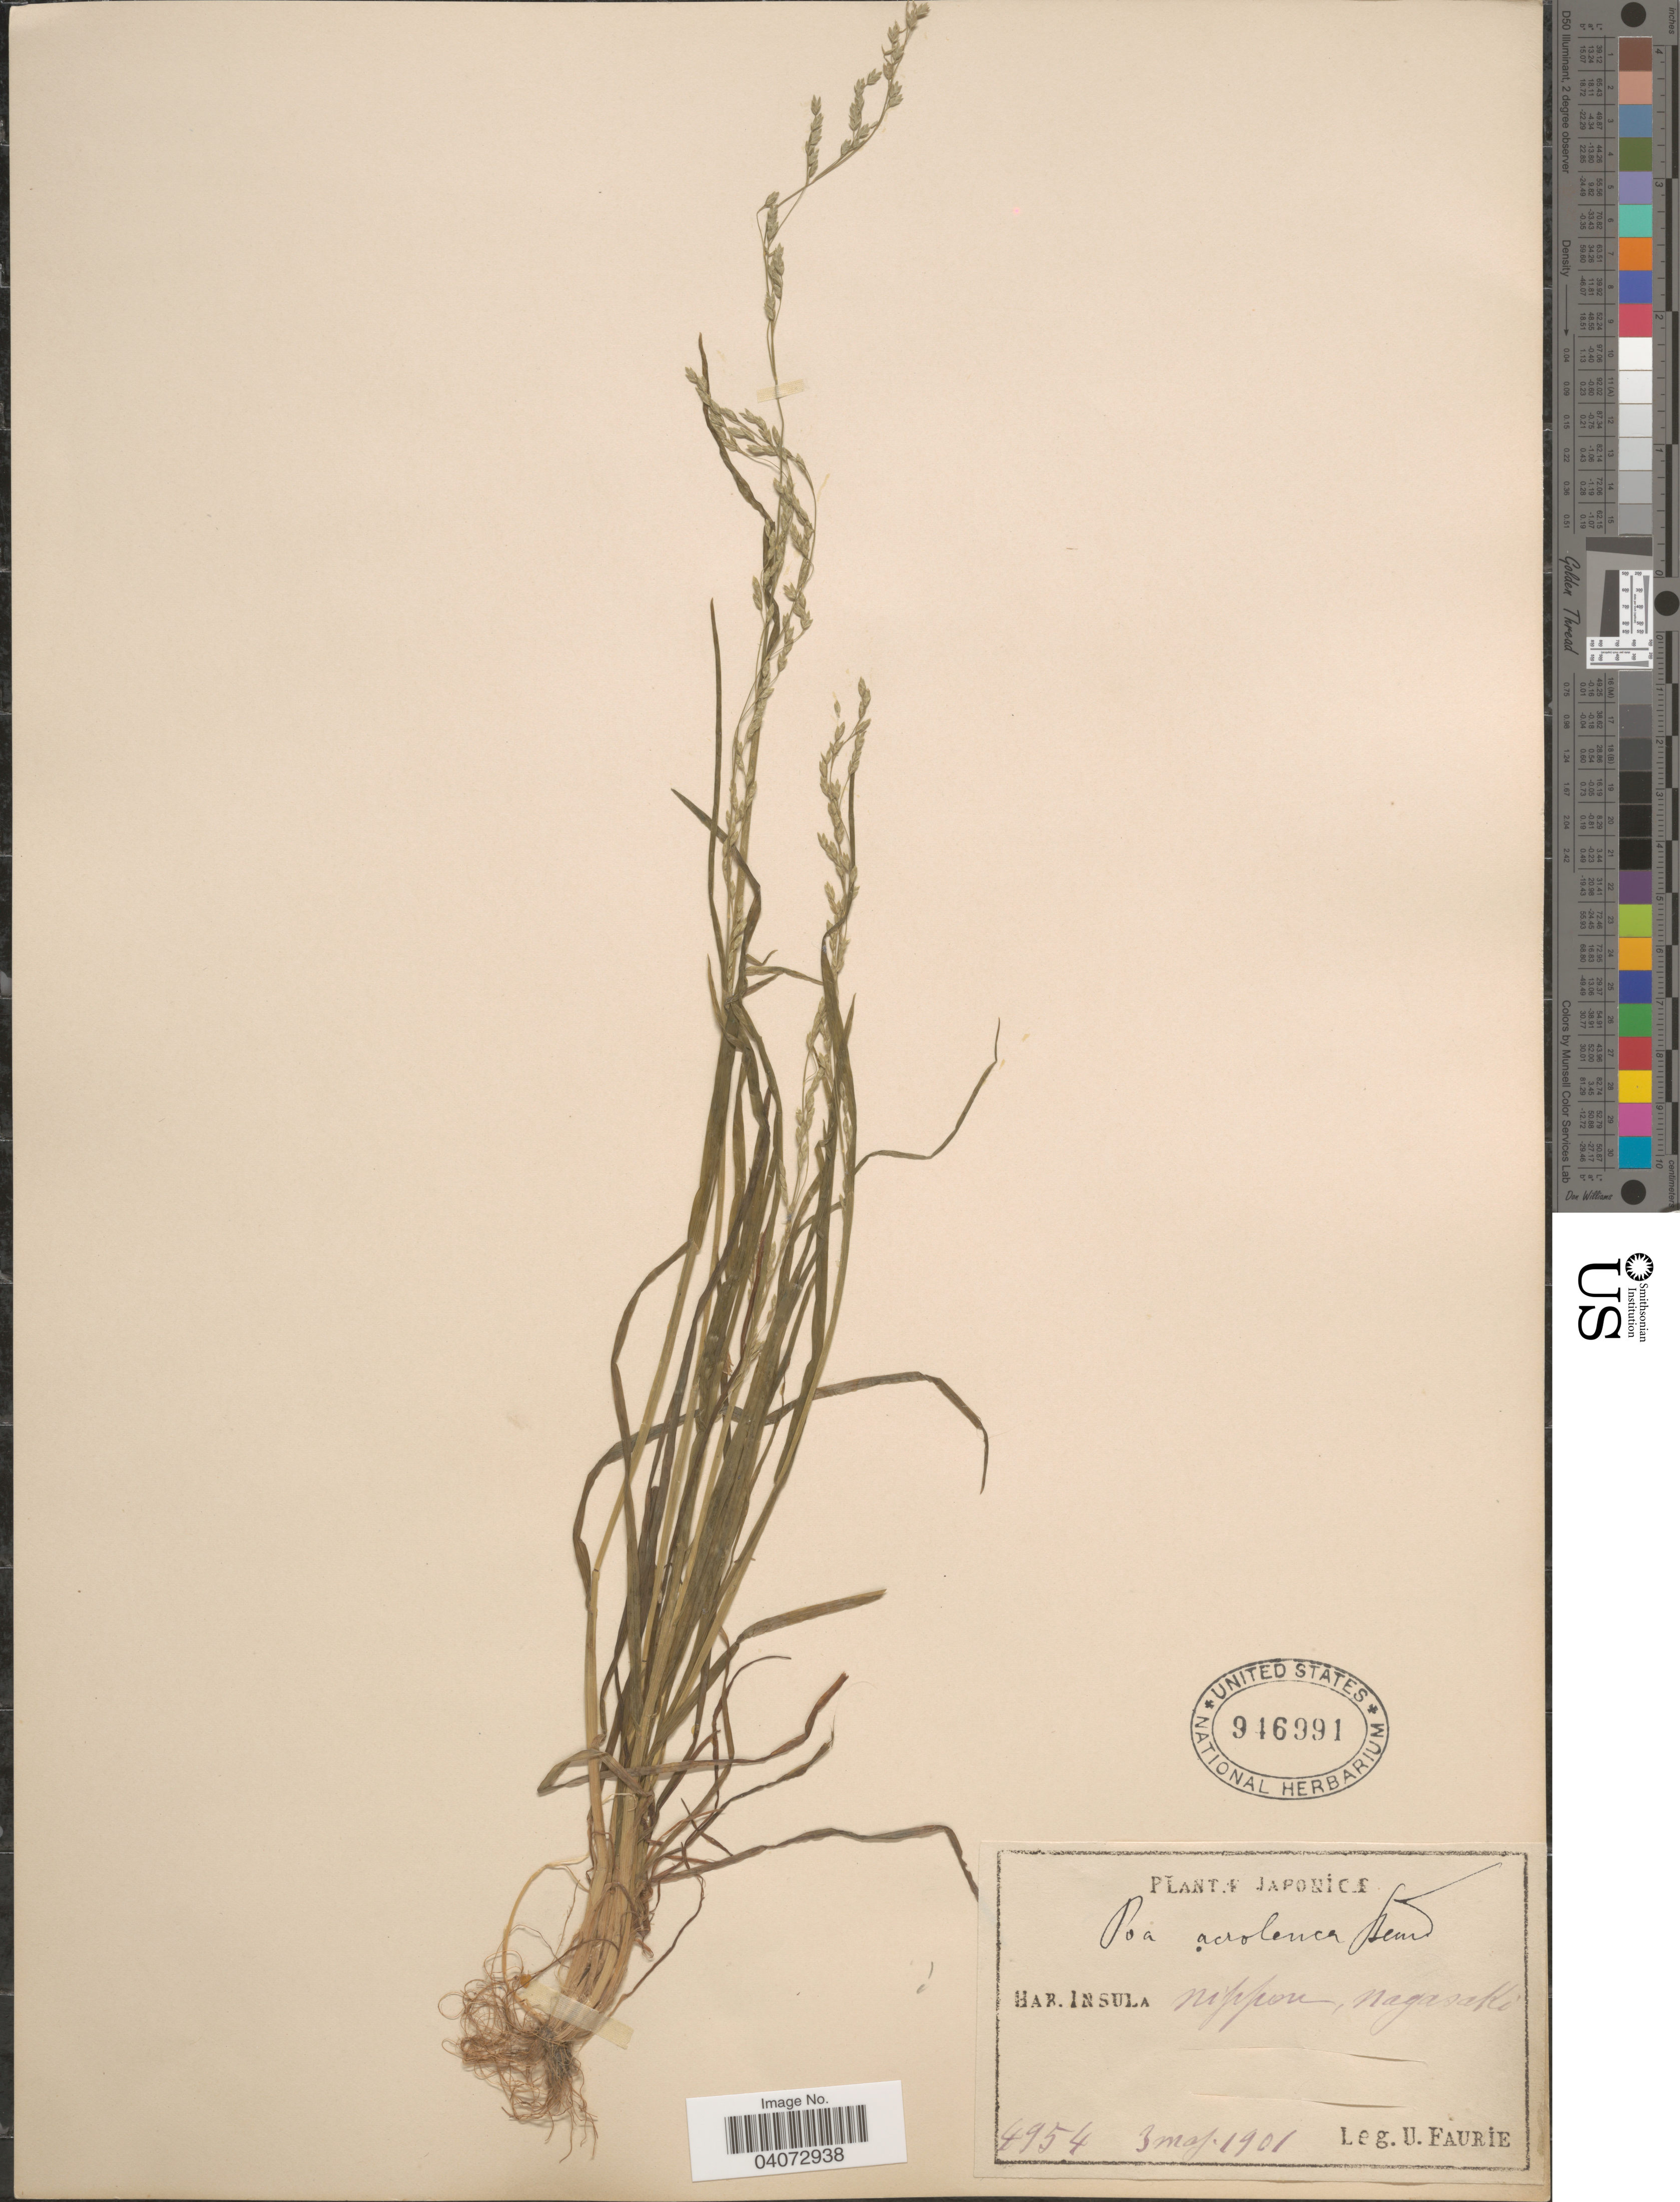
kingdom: Plantae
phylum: Tracheophyta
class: Liliopsida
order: Poales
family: Poaceae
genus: Poa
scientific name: Poa acroleuca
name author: Steud.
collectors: U. Faurie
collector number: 4954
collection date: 1901-05-03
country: Japan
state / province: Nagasaki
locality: Insula Nippon, Nagasaki.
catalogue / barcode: US 946991